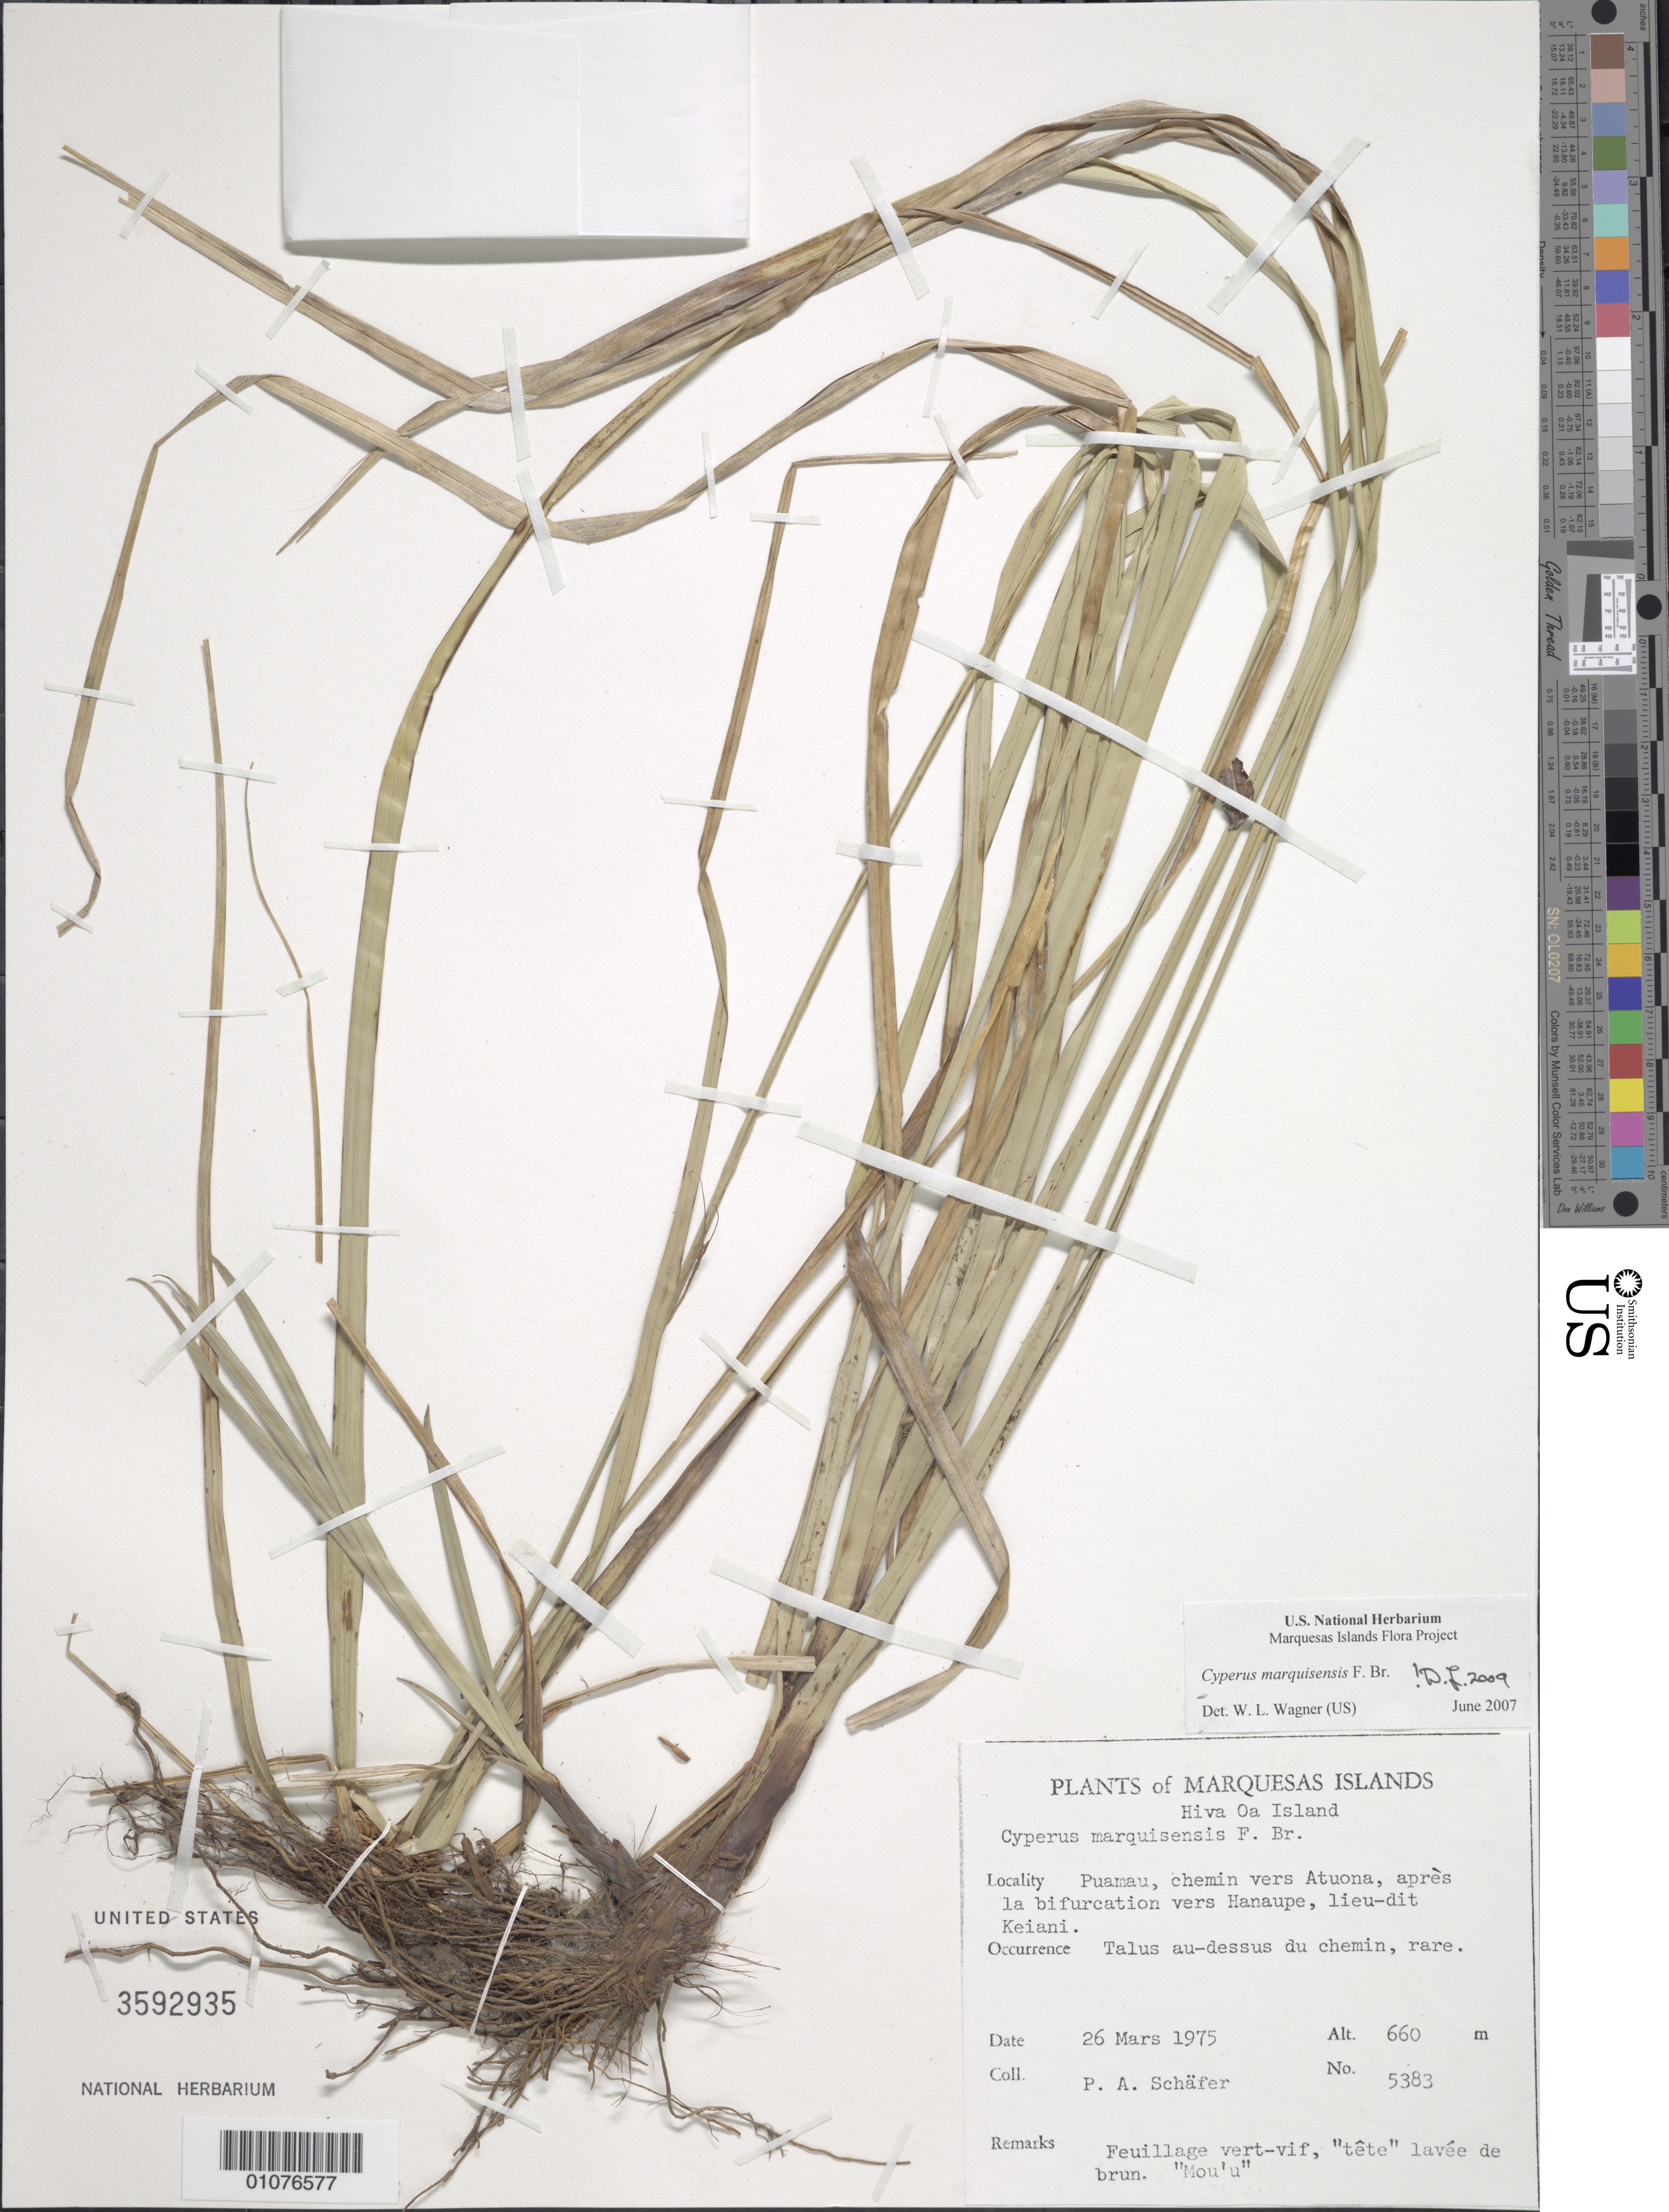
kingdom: Plantae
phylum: Tracheophyta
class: Liliopsida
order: Poales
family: Cyperaceae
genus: Cyperus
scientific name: Cyperus marquisensis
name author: F. Br.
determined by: Lorence, David H., (PTBG), National Tropical Botanical Garden (UNITED STATES)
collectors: P. A. Schäfer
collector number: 5383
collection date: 1975-03-26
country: French Polynesia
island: Hiva Oa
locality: Puamau, chemin vers Atuona, après la bifurcation vers Hanaupe, lieu-dit Keiani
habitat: Talus au-dessus du chemin; rare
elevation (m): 660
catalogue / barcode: US 3592935